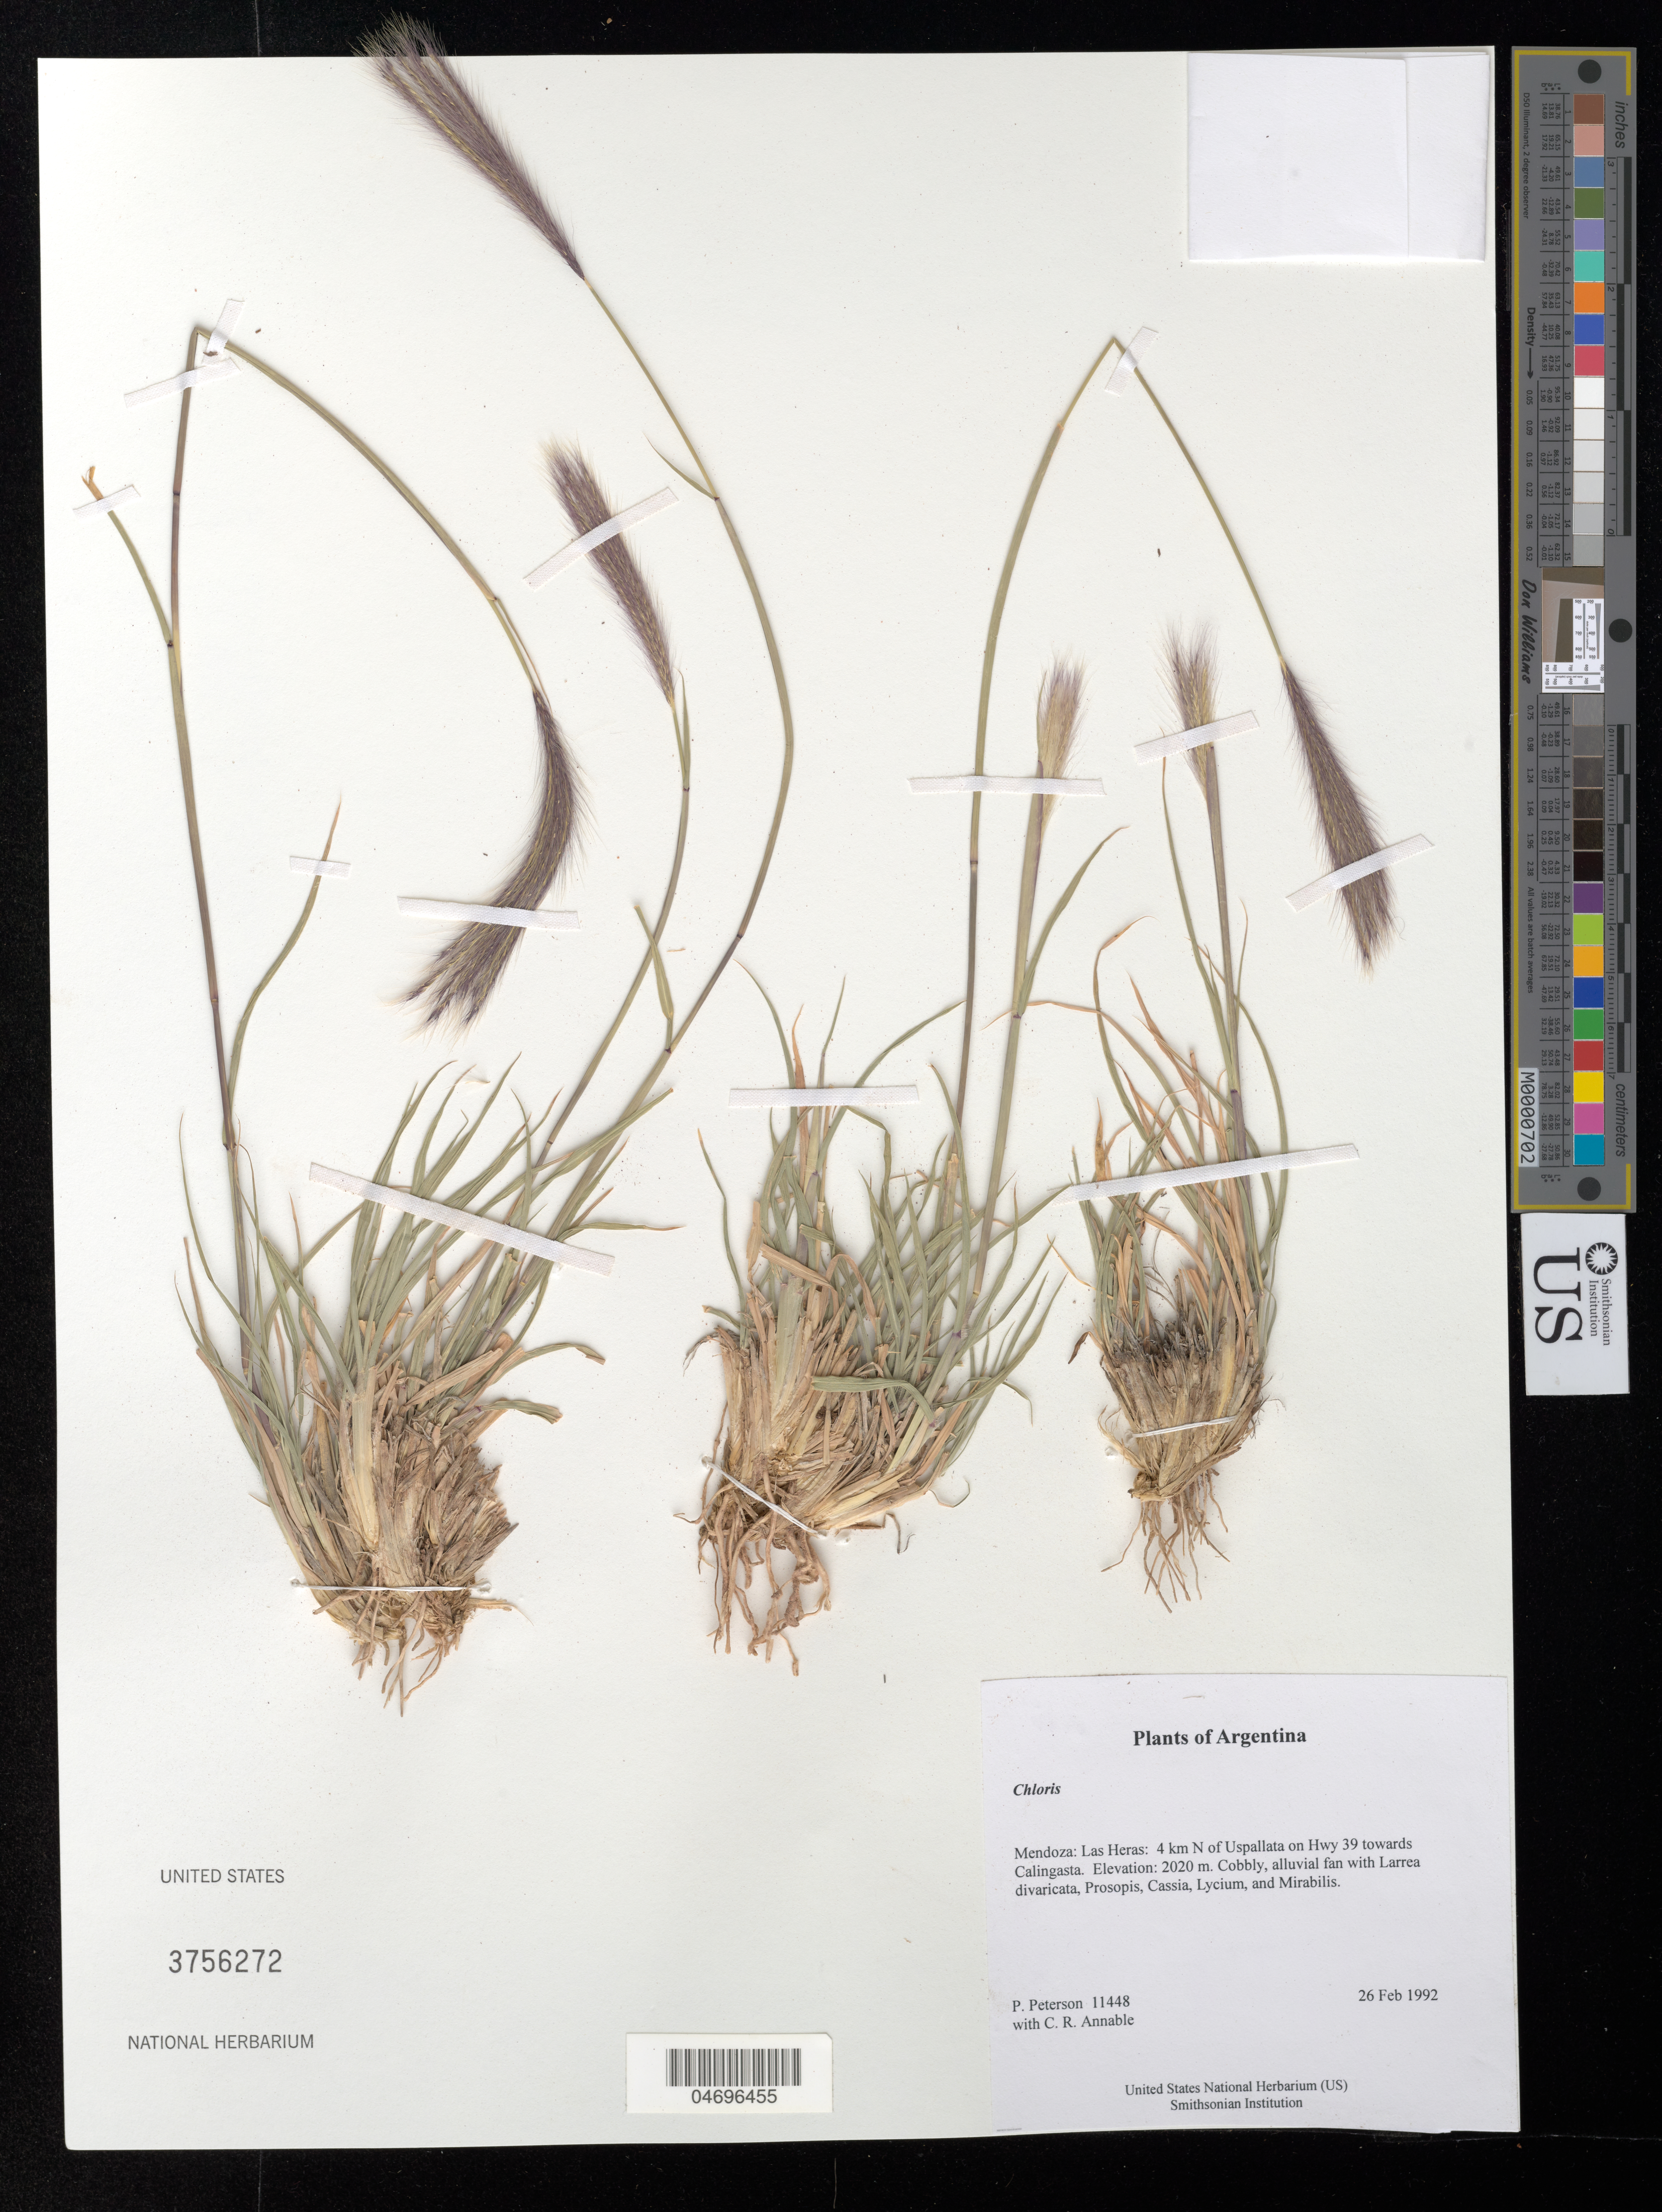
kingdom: Plantae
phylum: Tracheophyta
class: Liliopsida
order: Poales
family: Poaceae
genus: Chloris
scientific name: Chloris sp.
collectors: P. M. Peterson & C. R. Annable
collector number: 11448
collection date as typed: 26 Feb 1992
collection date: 1992-02-26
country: Argentina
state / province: Mendoza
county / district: Las Heras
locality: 4 km N of Uspallata on Hwy 39 towards Calingasta.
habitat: Cobbly, alluvial fan with Larrea divaricata, Prosopis, Cassia, Lycium, and Mirabilis.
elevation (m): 2020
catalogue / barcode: US 3756272